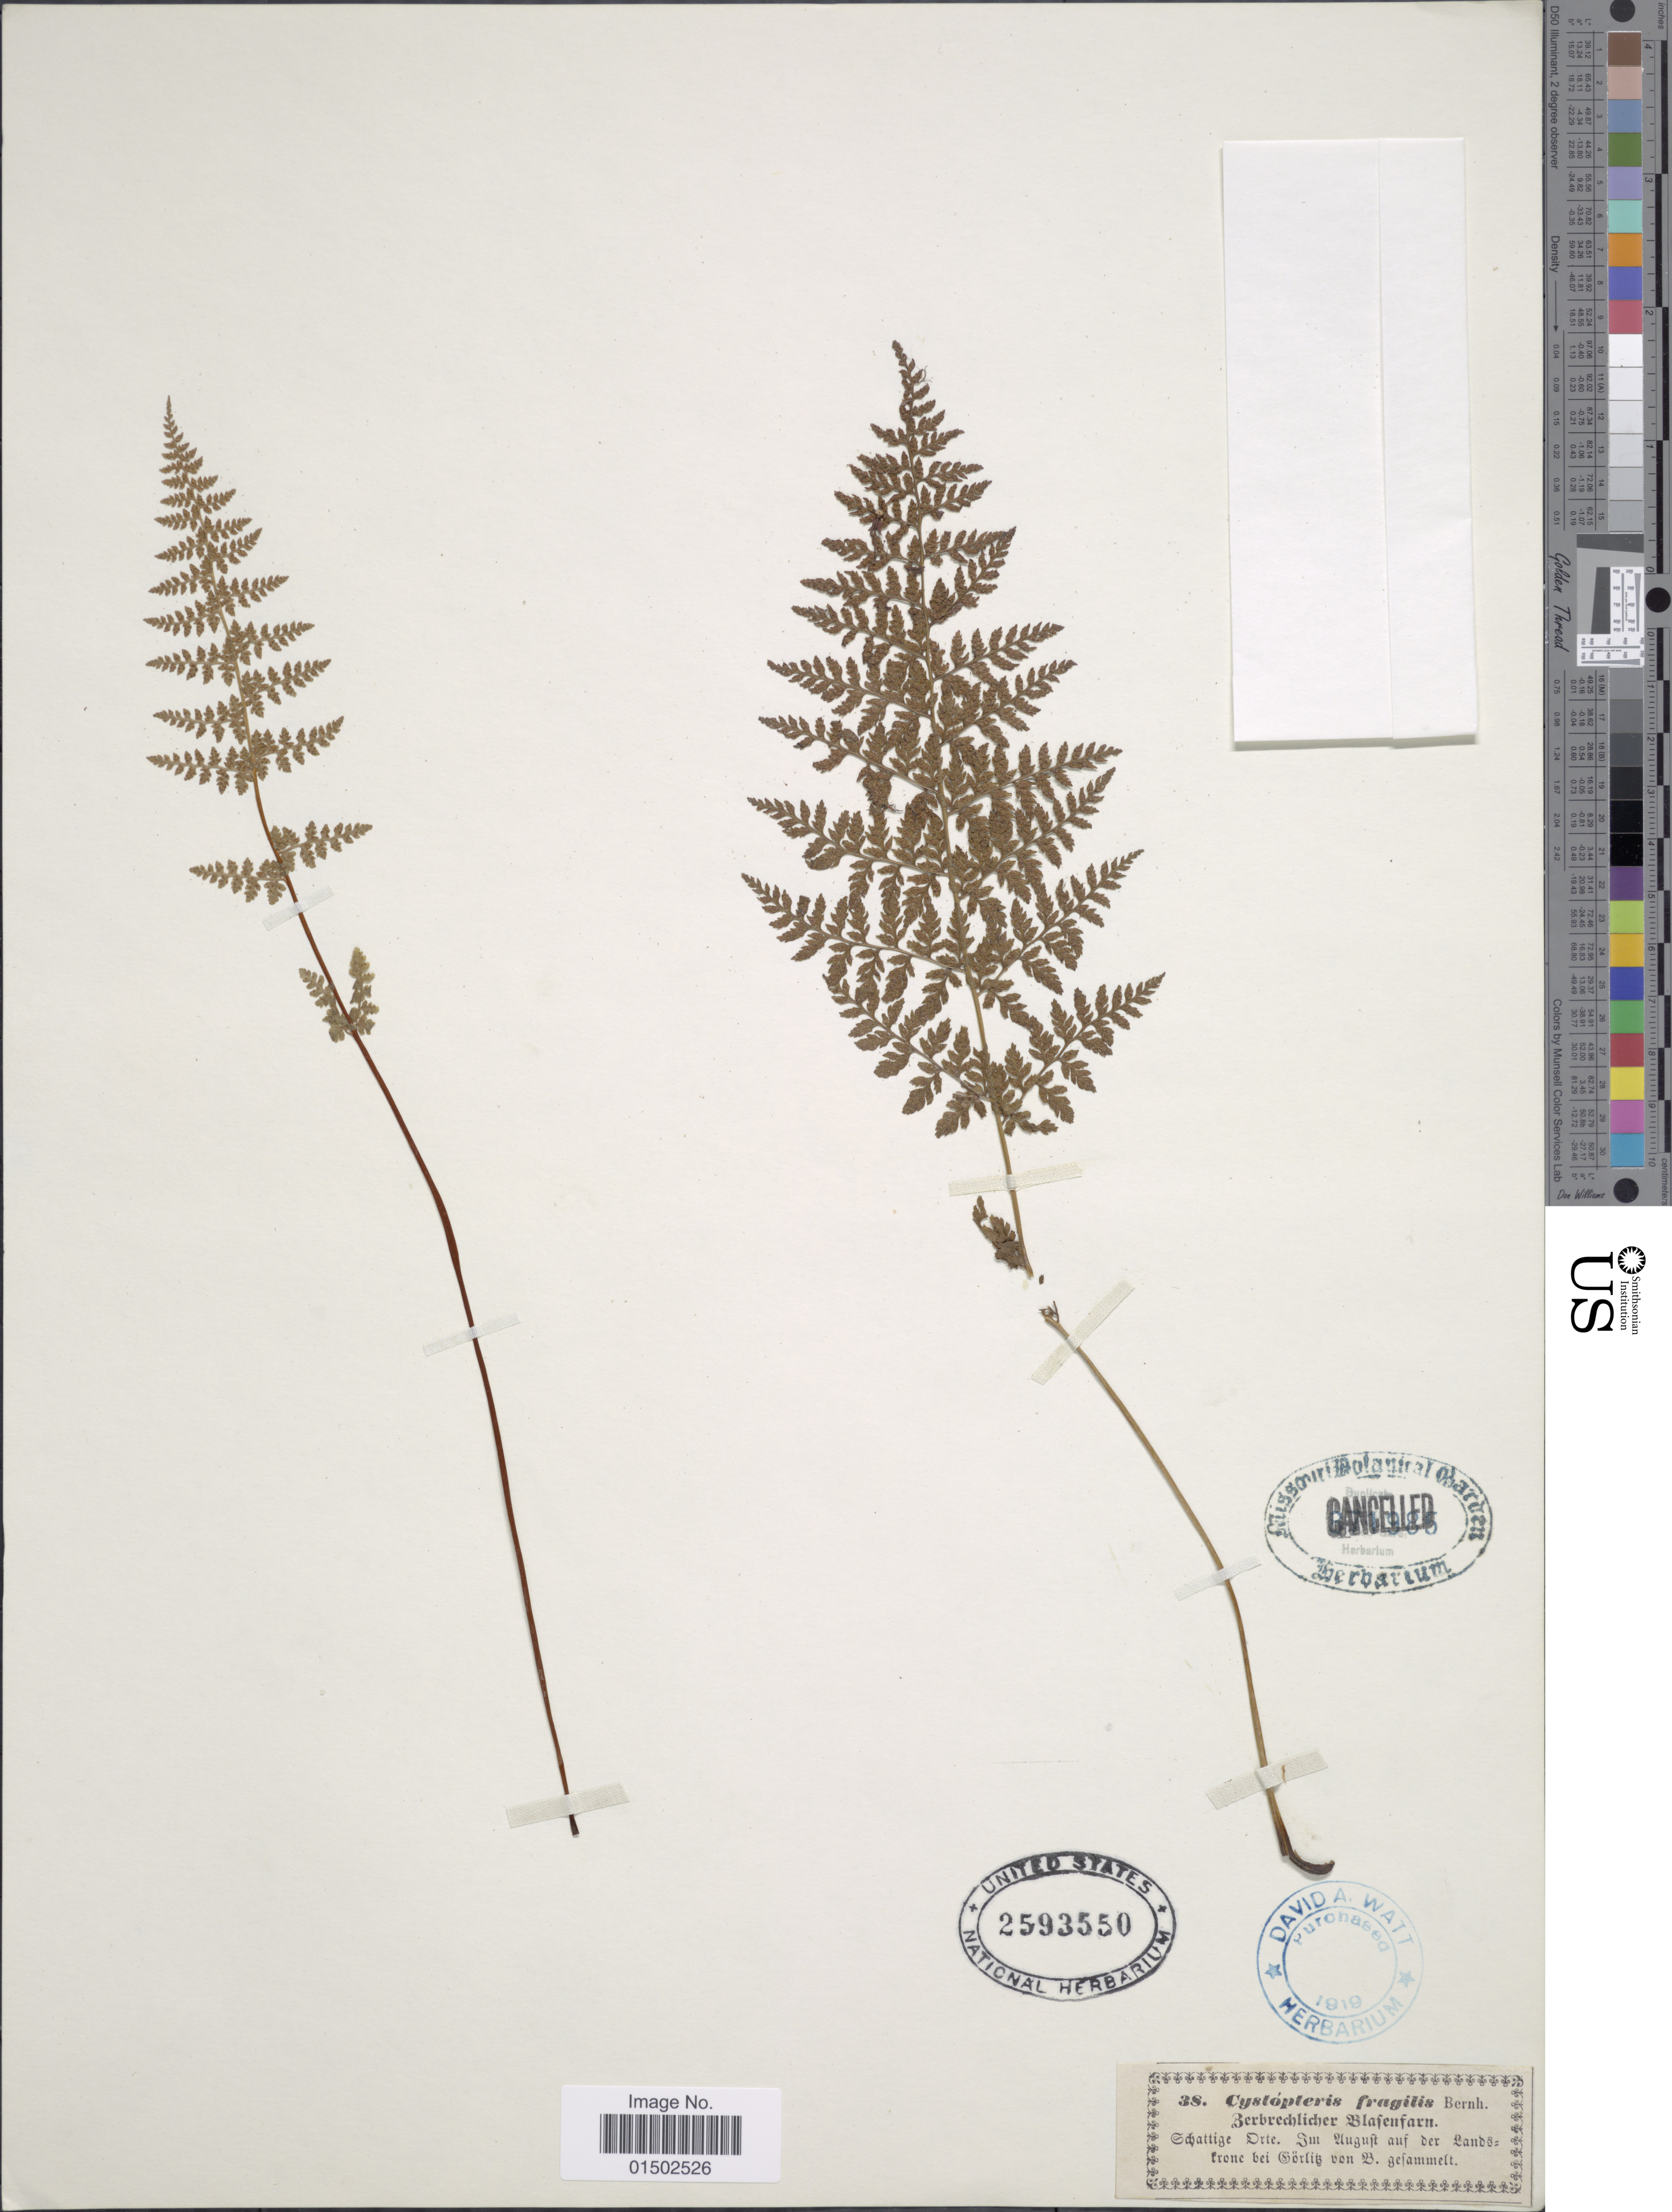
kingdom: Plantae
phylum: Tracheophyta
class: Polypodiopsida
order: Polypodiales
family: Cystopteridaceae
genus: Cystopteris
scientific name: Cystopteris fragilis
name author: (L.) Bernh.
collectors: G. Gefammelt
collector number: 38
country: Germany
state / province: Sachsen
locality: Berbrechlicher Blafenfarn. Ecattige Drte. Sm Auguft auf der Lands [interpreted]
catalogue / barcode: US 2593550